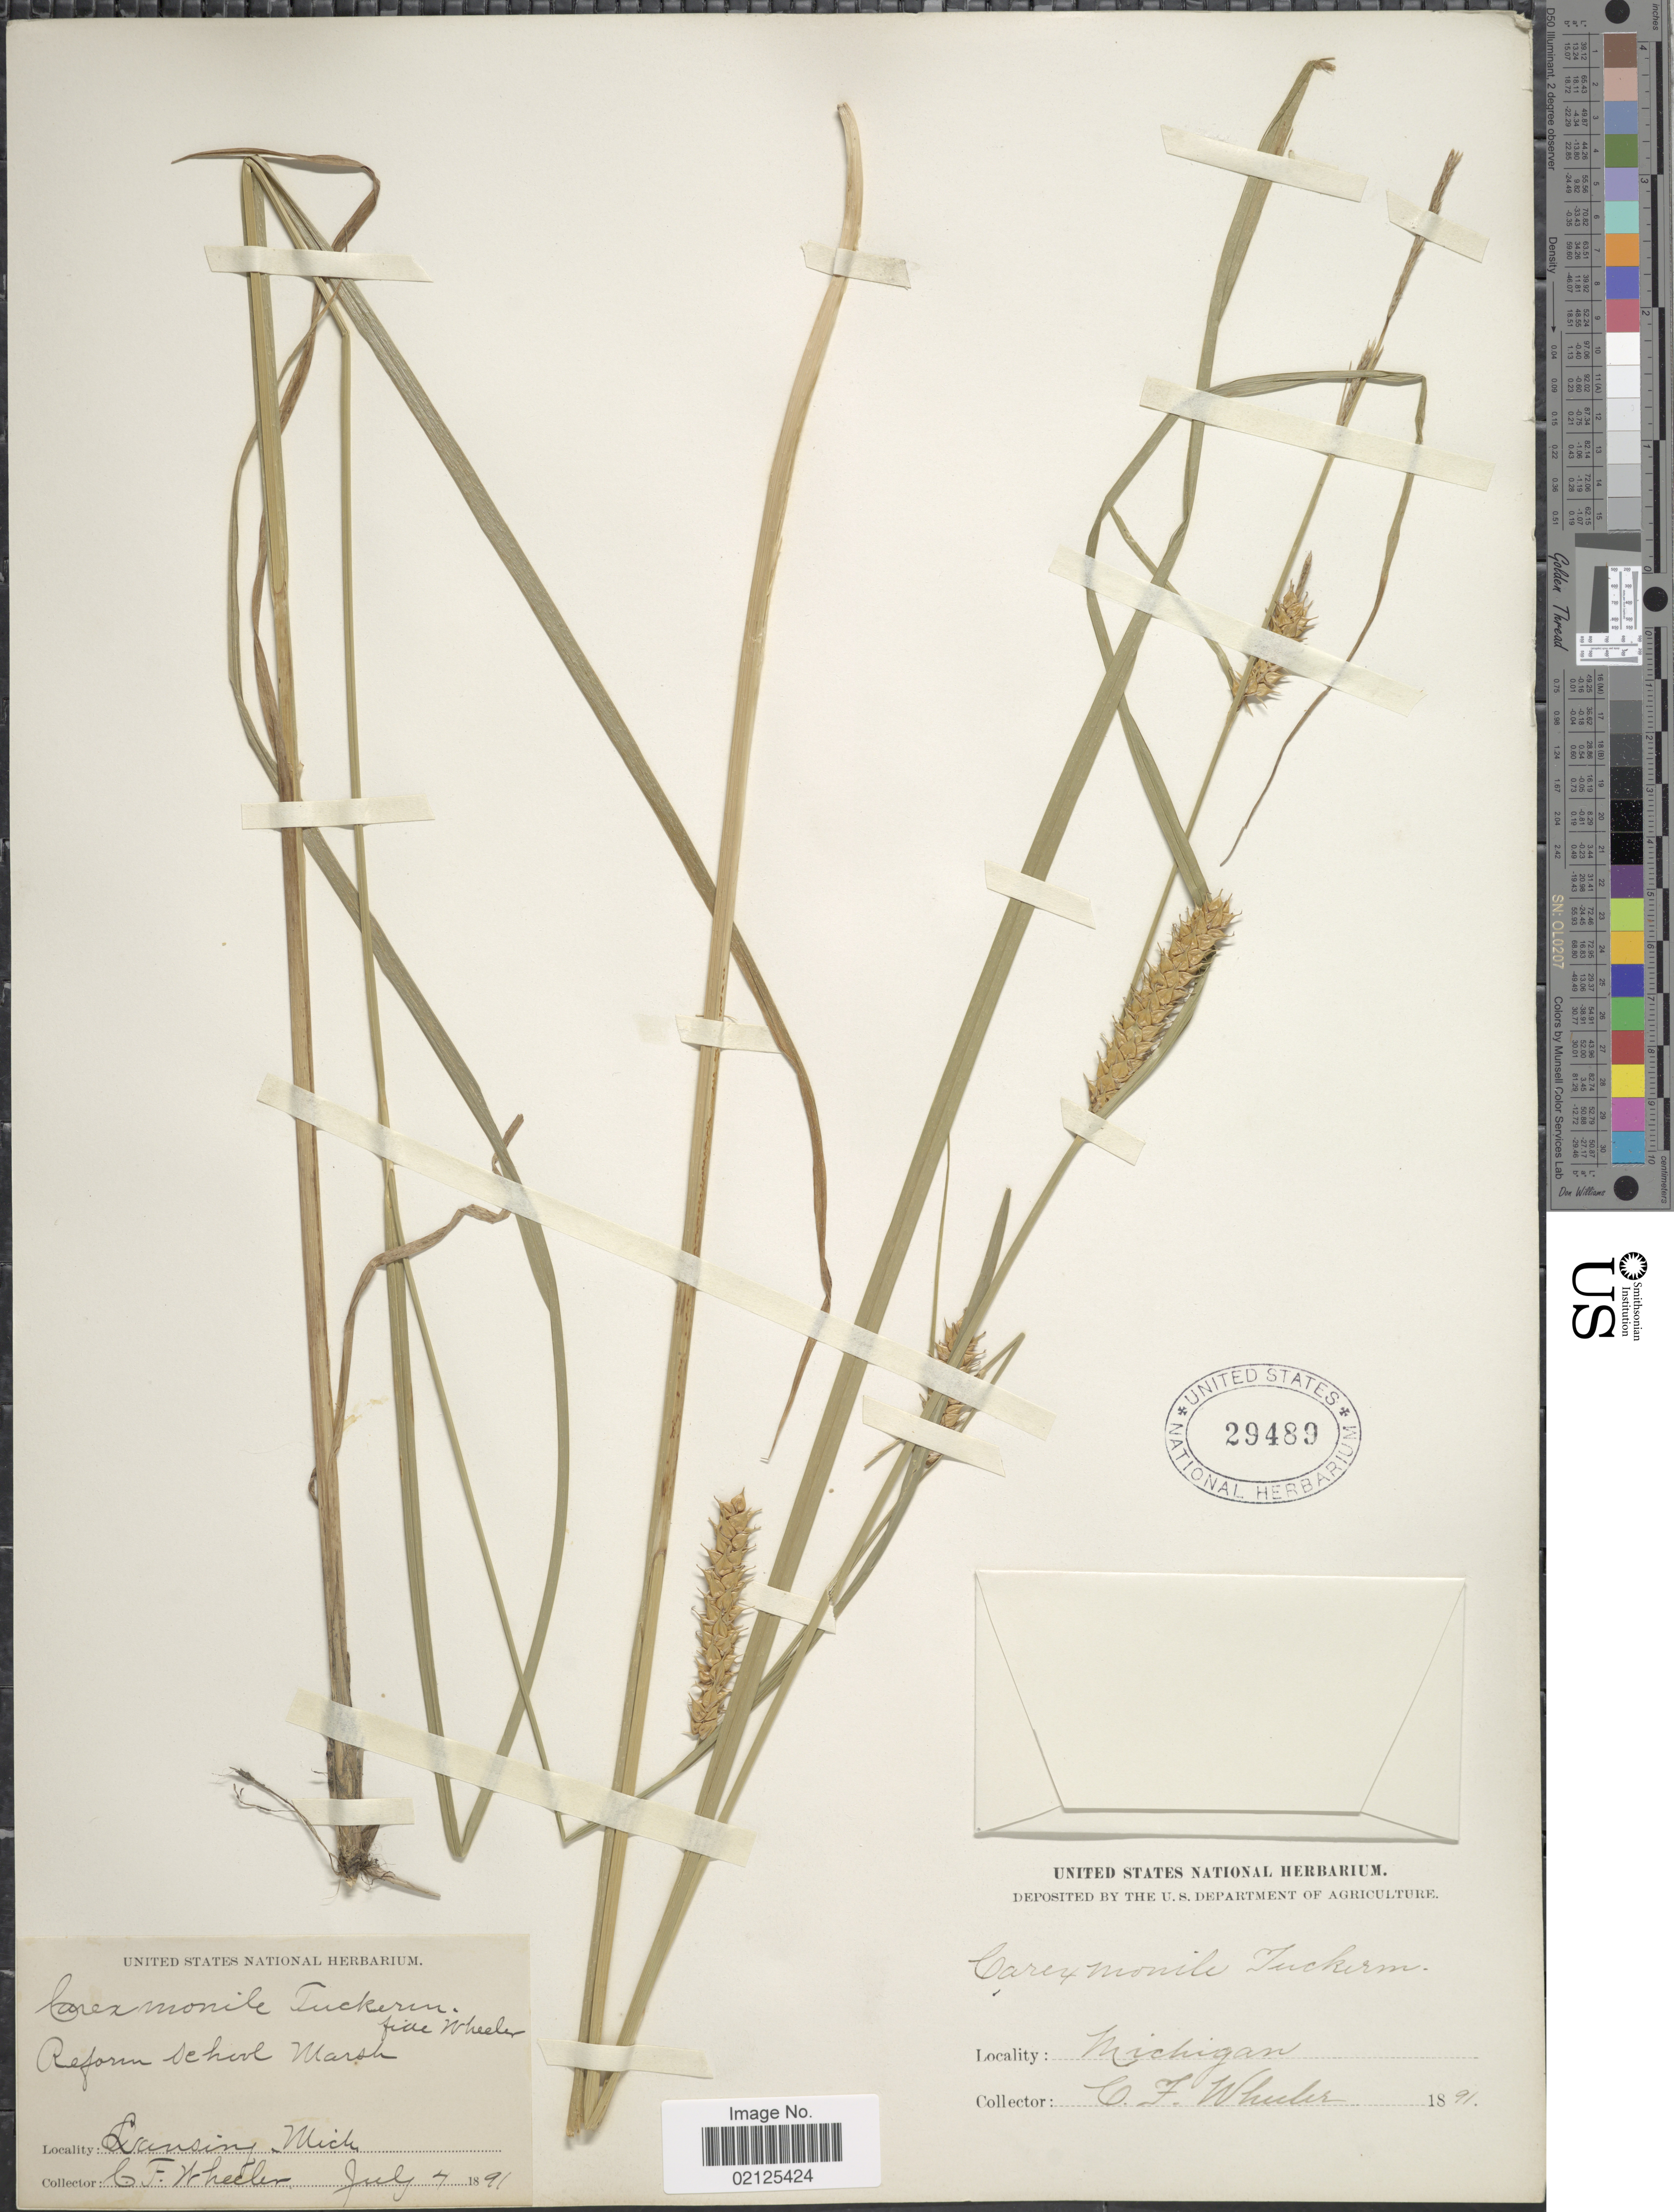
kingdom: Plantae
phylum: Tracheophyta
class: Liliopsida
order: Poales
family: Cyperaceae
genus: Carex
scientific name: Carex vesicaria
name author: L.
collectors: C. Wheeler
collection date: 1891-07-04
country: United States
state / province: Michigan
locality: Reform School Marsh, Lansing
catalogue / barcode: US 29489